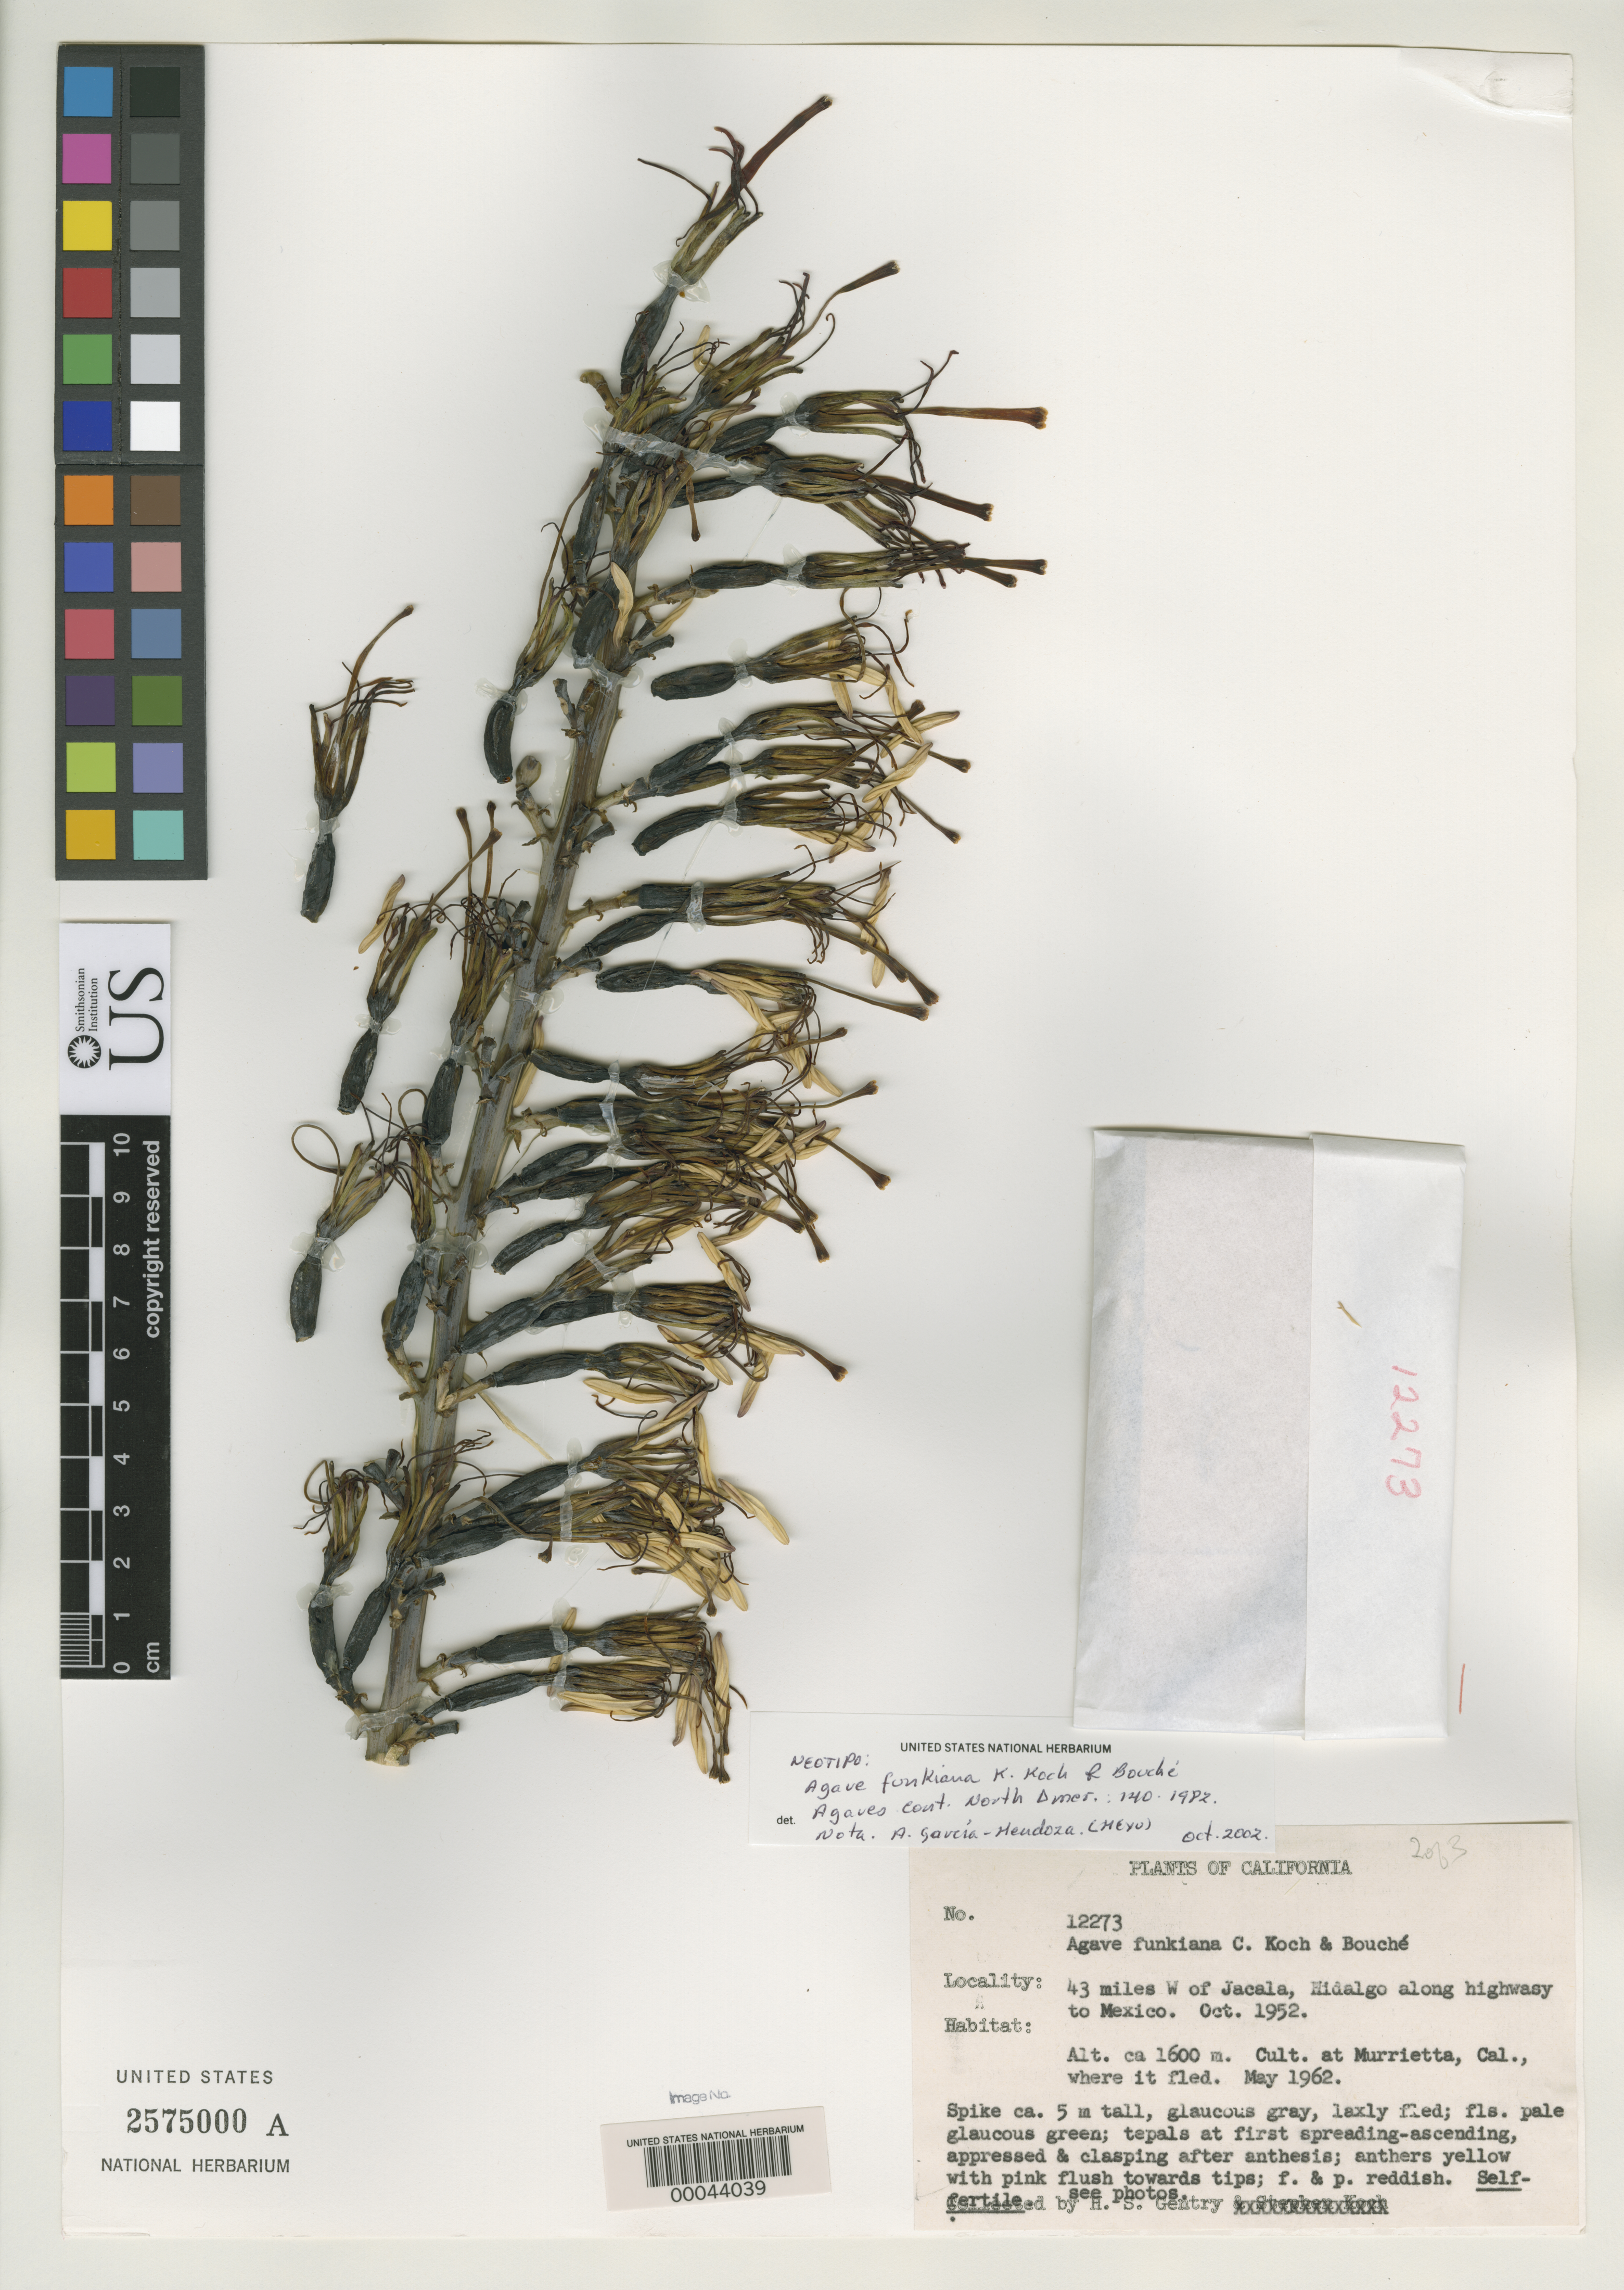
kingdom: Plantae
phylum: Tracheophyta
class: Liliopsida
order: Asparagales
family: Asparagaceae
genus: Agave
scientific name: Agave funkiana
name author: C. Koch & Bouché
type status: Neotype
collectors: H. S. Gentry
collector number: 12273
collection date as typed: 12 Oct 1852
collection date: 1852-10-12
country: Mexico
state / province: Hidalgo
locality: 43 miles W of Jacala, along rt. 85 (highway to Mexico).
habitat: In open woods on limestone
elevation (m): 1600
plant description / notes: Cult. at Murrieta, Cal., where it flowered May 1962.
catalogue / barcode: US 2575000A